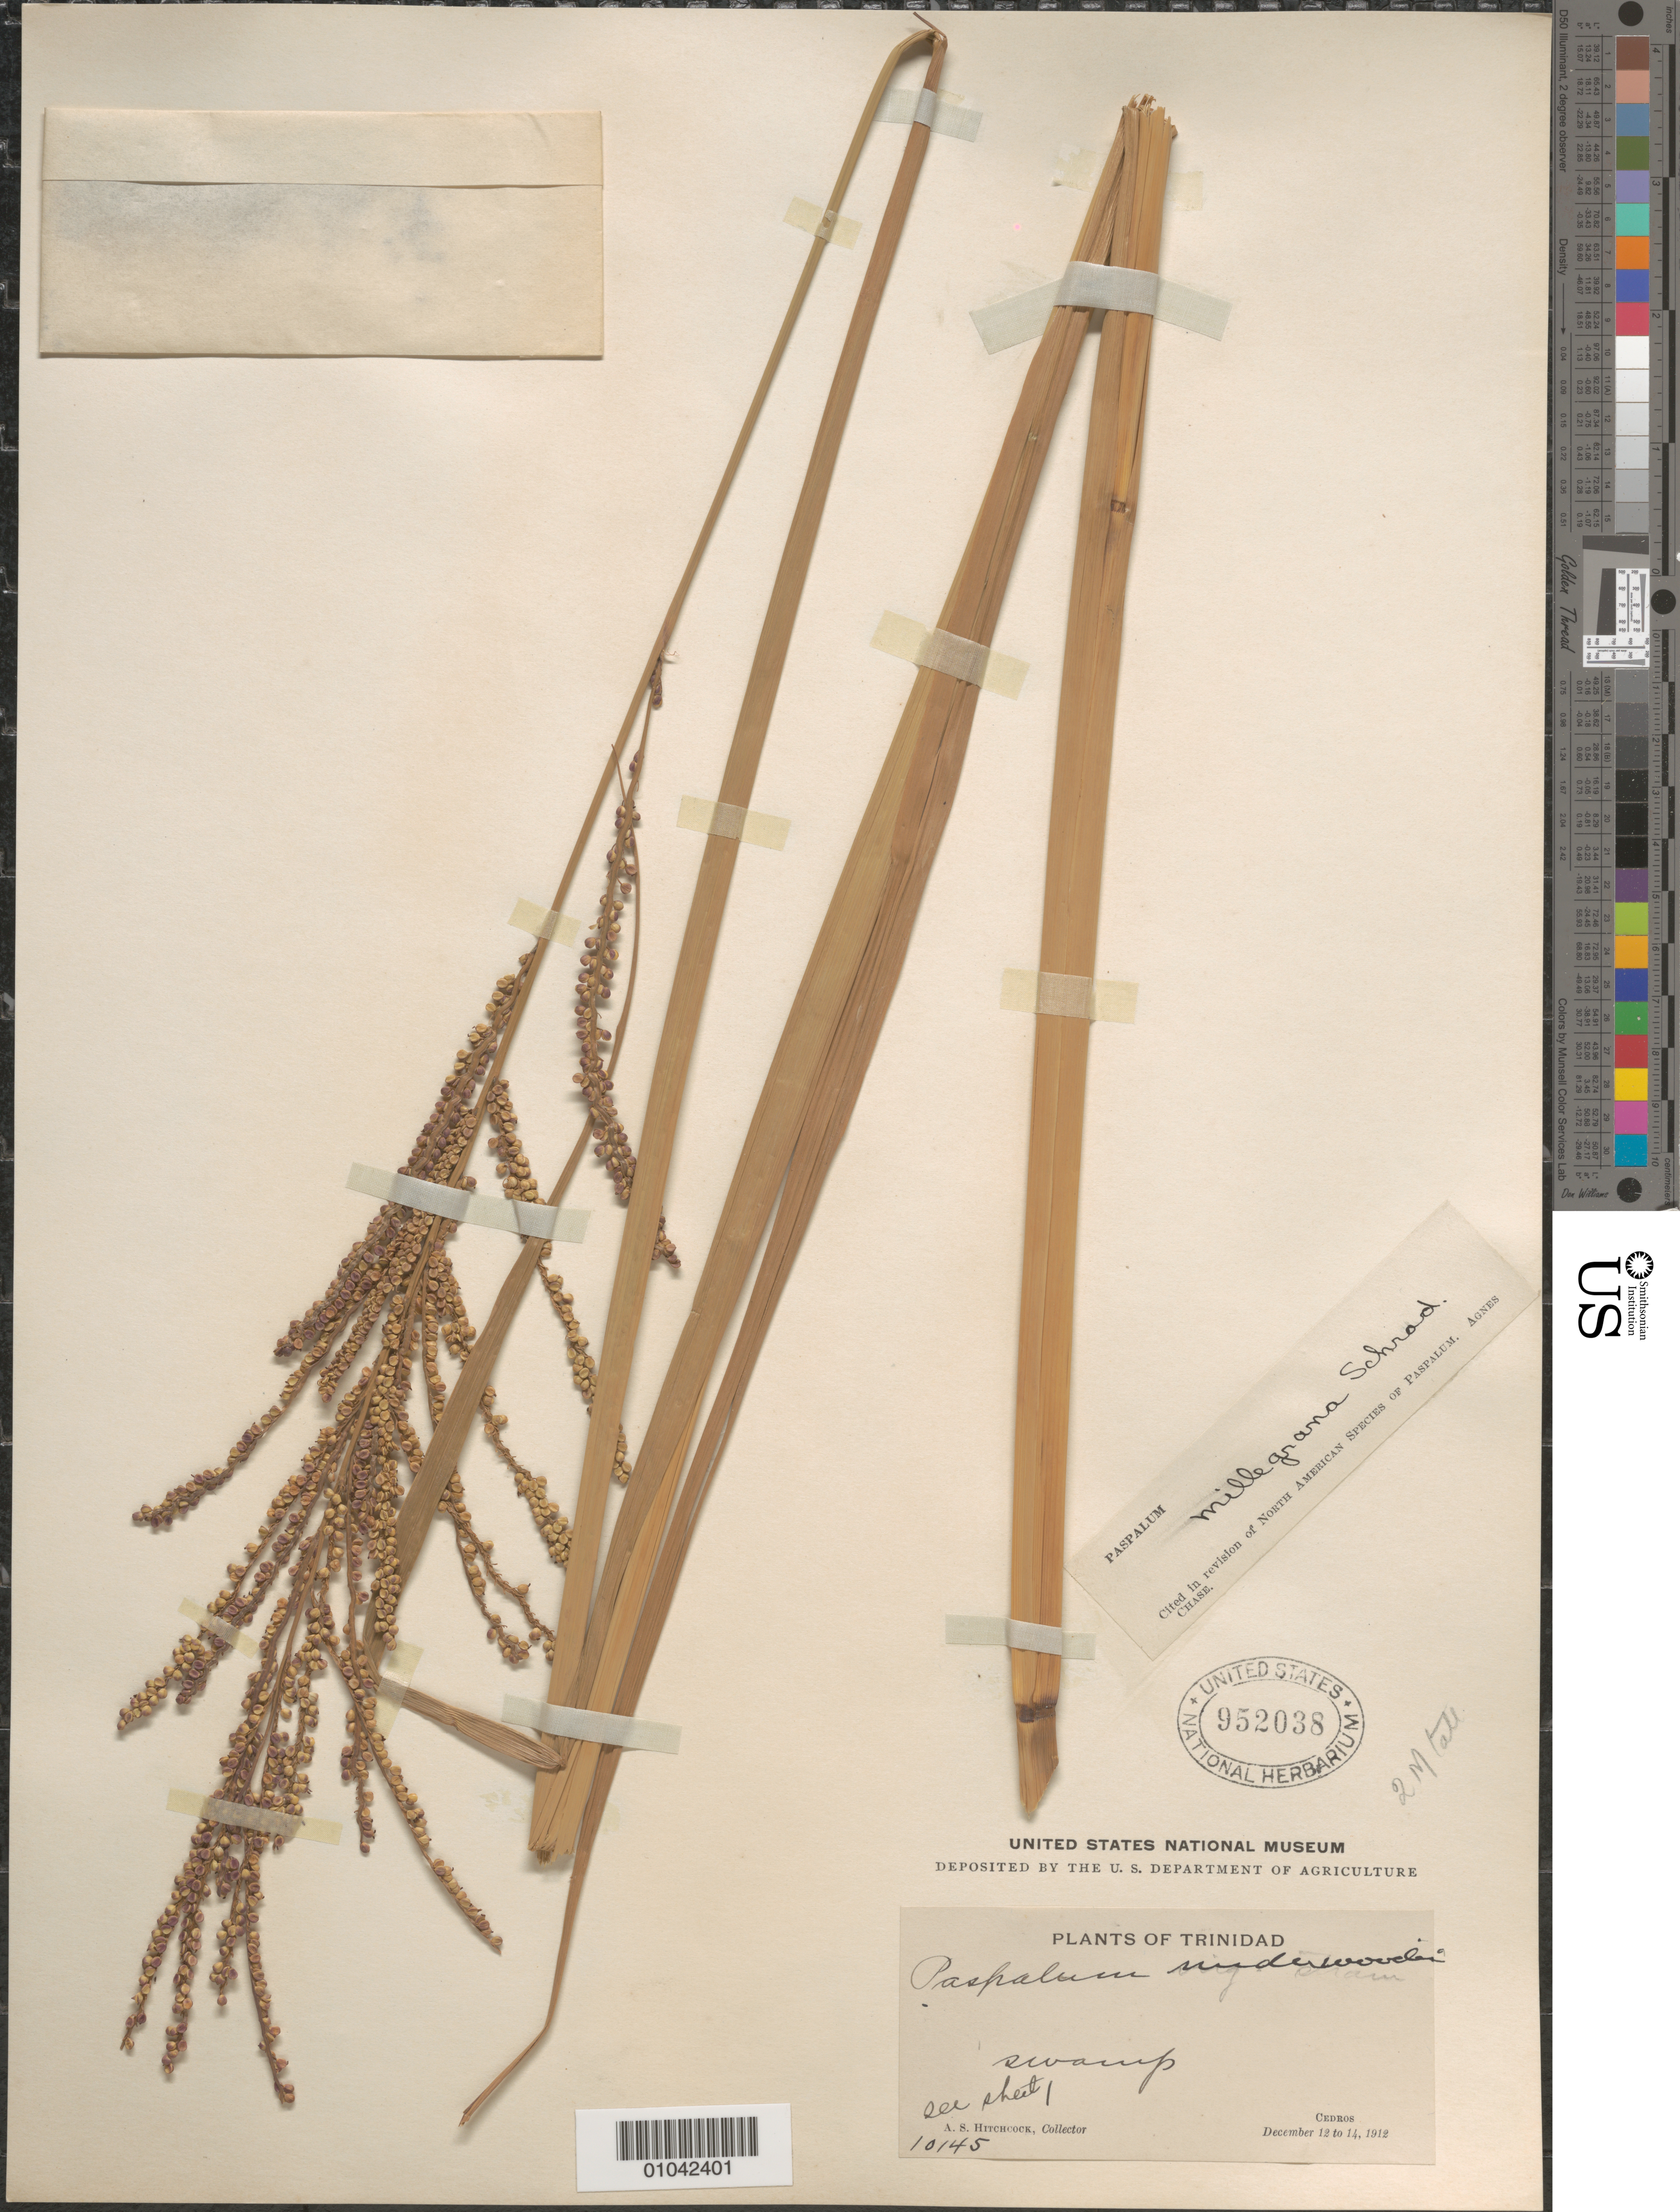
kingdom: Plantae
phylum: Tracheophyta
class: Liliopsida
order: Poales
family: Poaceae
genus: Paspalum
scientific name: Paspalum millegrana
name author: Schrad.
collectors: A. S. Hitchcock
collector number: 10145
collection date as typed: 12 Dec 1912 to 14 Dec 1912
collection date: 1912-12-12/1912-12-14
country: Trinidad and Tobago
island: Trinidad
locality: Cedros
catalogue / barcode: US 952038